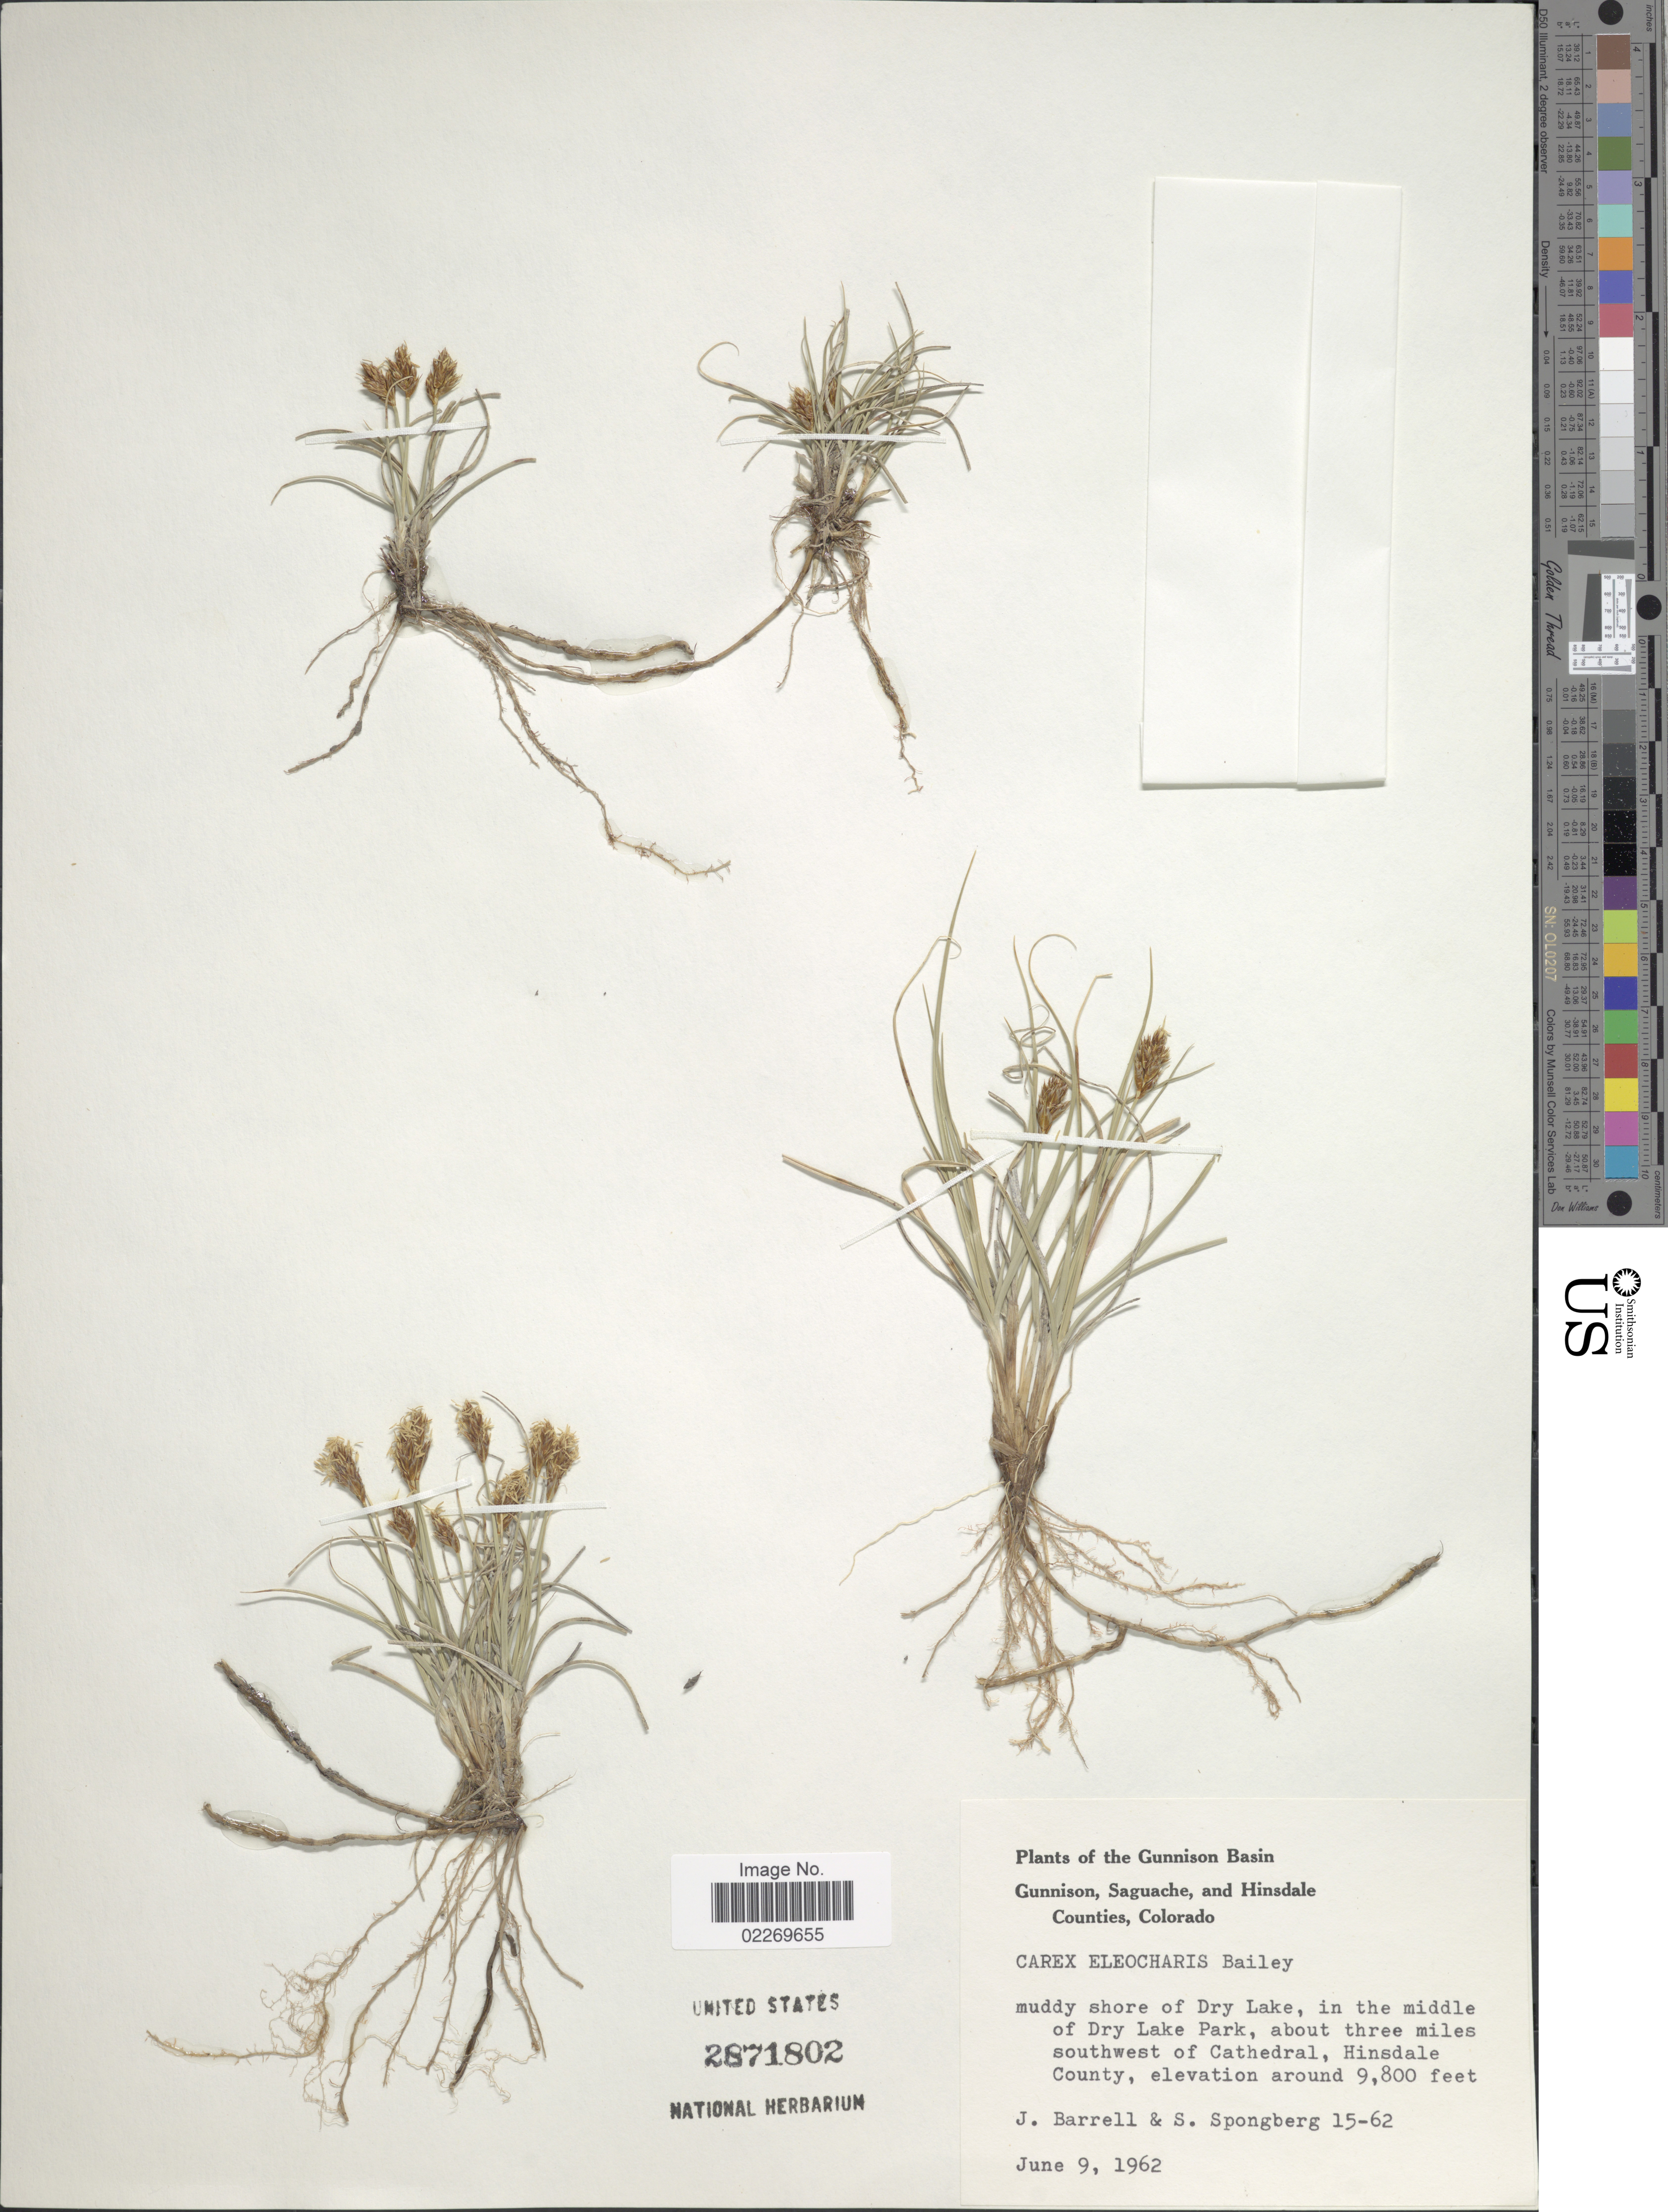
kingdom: Plantae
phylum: Tracheophyta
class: Liliopsida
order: Poales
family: Cyperaceae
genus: Carex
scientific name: Carex eleocharis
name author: L.H. Bailey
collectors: J. Barrell & S. A.Spongberg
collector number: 15-62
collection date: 1962-06-09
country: United States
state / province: Colorado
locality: Gunnison Basin. Gunnison, Saguache, and Hinsdale Counties, Colorado. Muddy shore of Dry Lake, in the middle of Dry Lake Park, about three miles southeast of Cathedral, Hinsdale County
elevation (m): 2987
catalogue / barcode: US 2871802